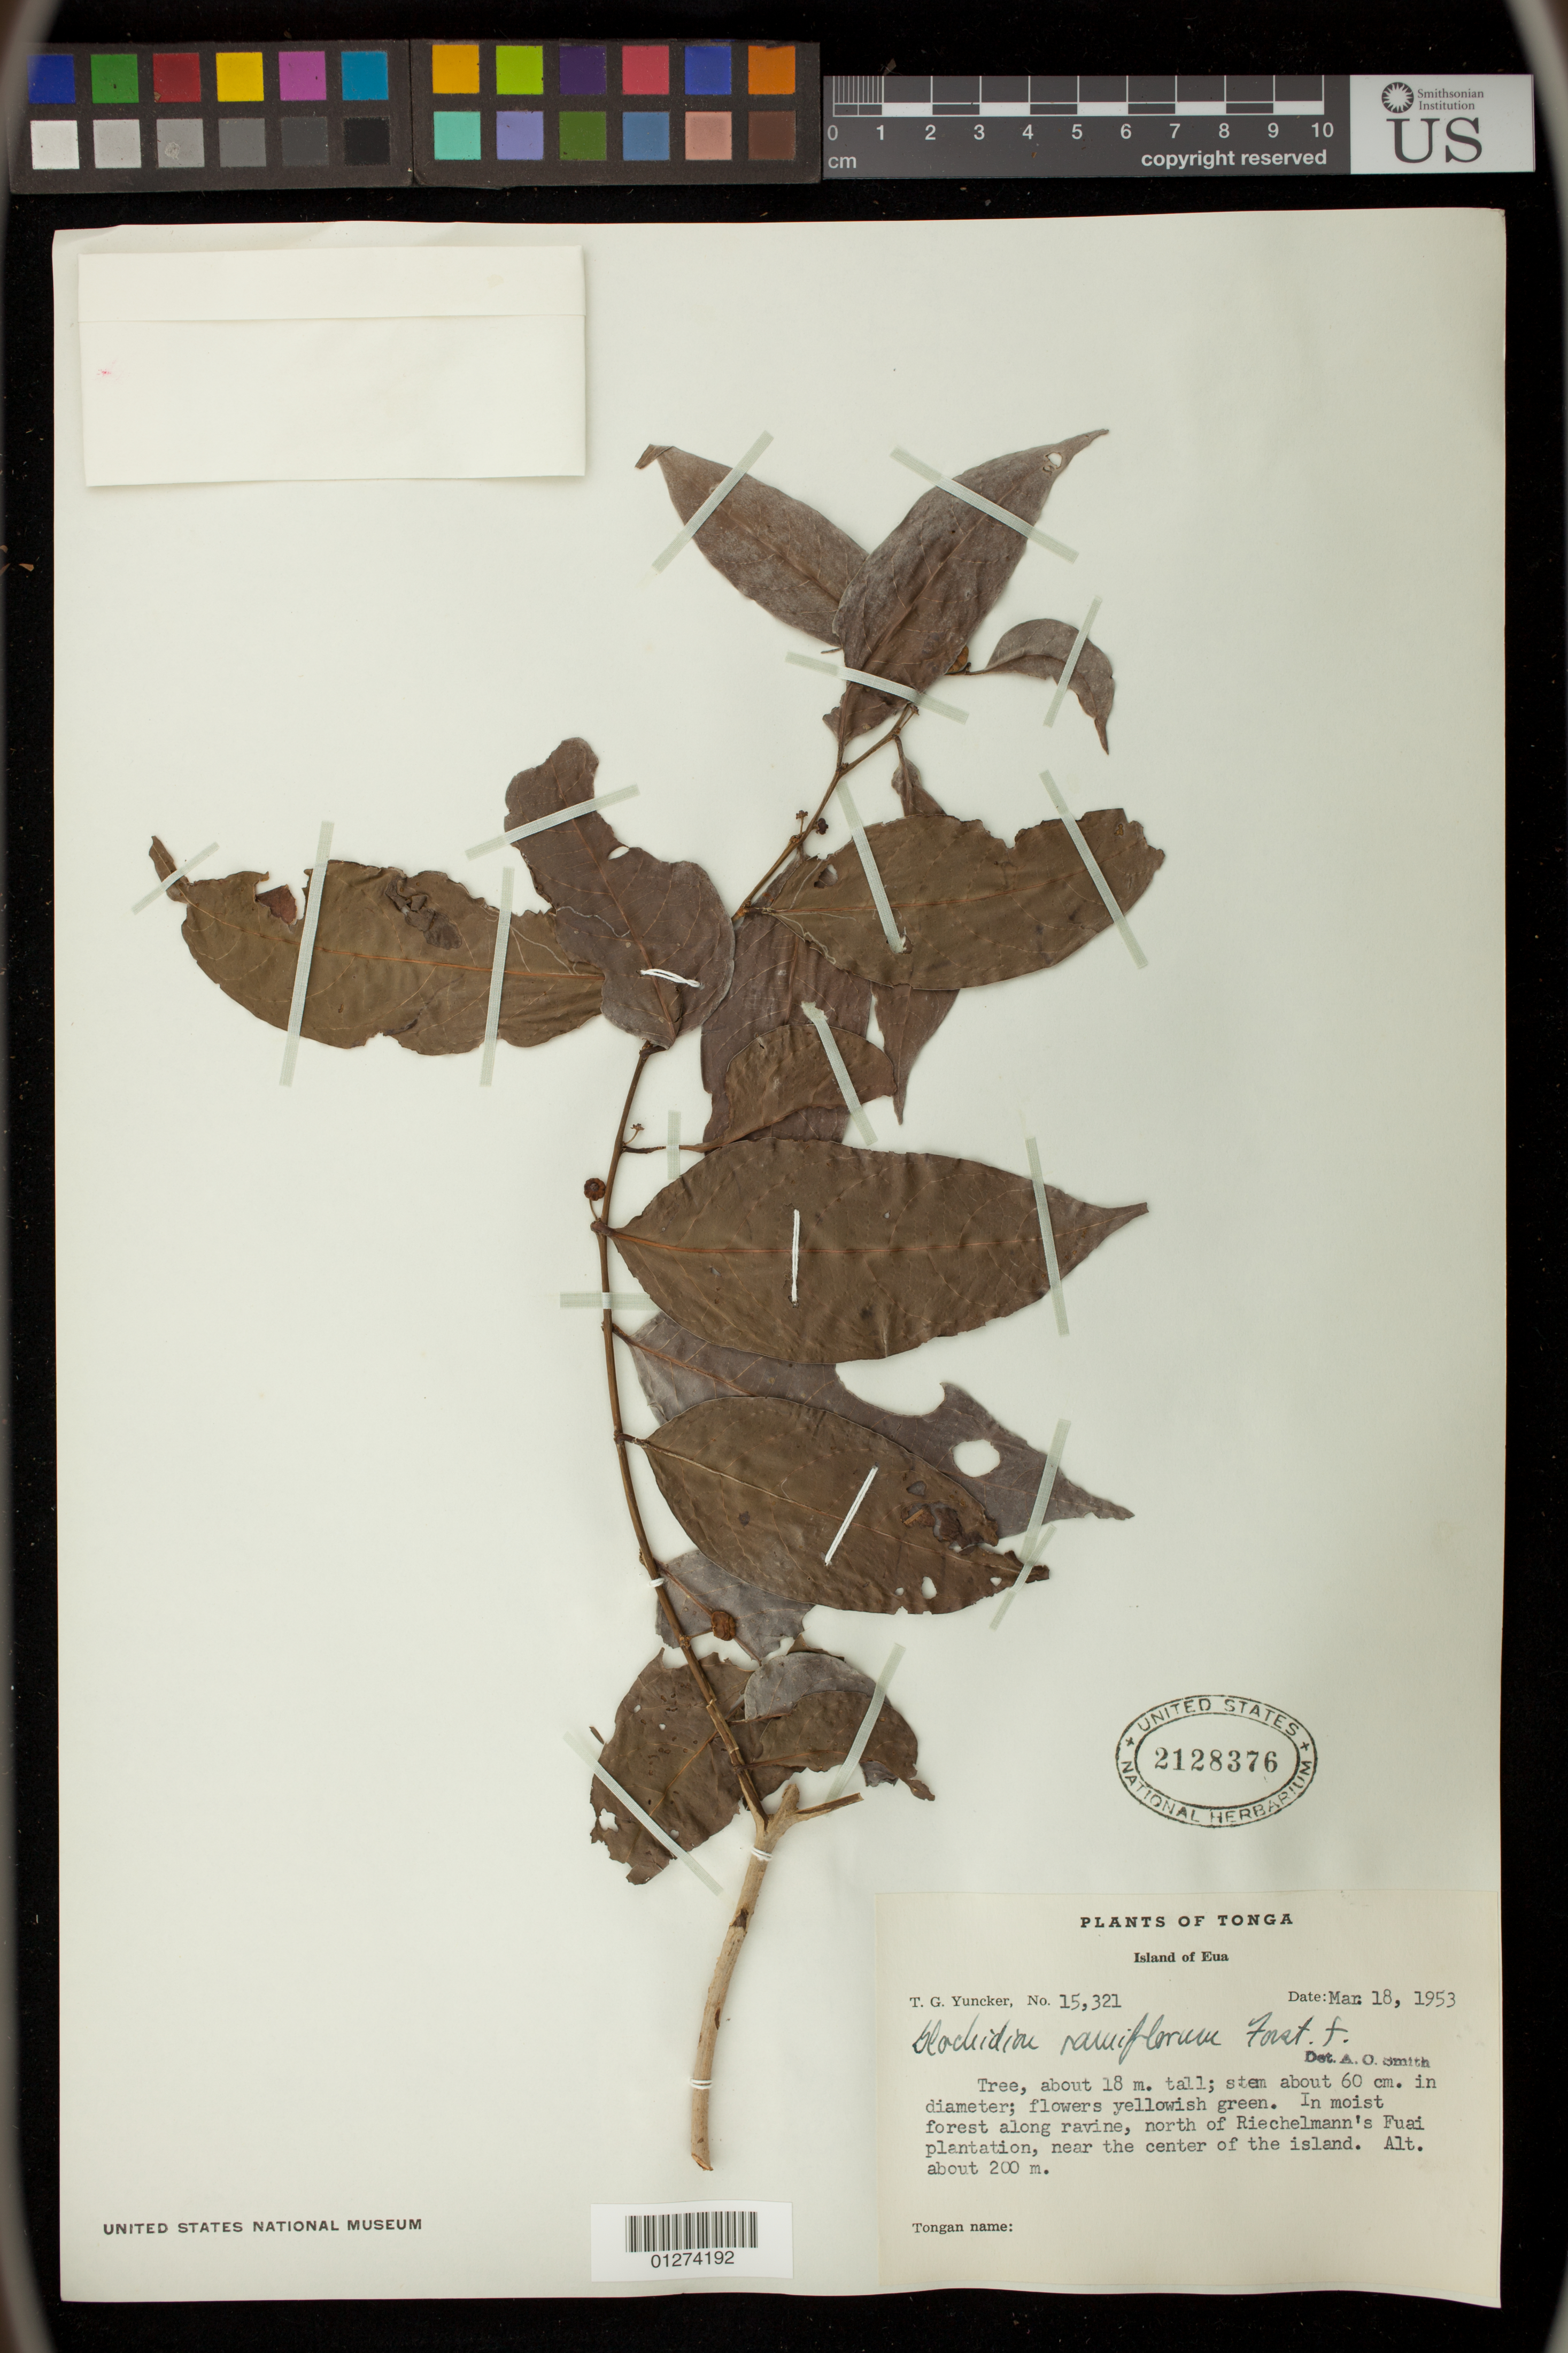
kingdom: Plantae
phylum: Tracheophyta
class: Magnoliopsida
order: Malpighiales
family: Phyllanthaceae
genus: Glochidion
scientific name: Glochidion ramiflorum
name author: J.R. Forst. & G. Forst.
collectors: T. G. Yuncker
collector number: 15321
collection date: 1953-03-18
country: Tonga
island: Eua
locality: Ravine north of Riechelmann's Fuai plantation, near the center of the island.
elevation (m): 200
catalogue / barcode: US 2128376